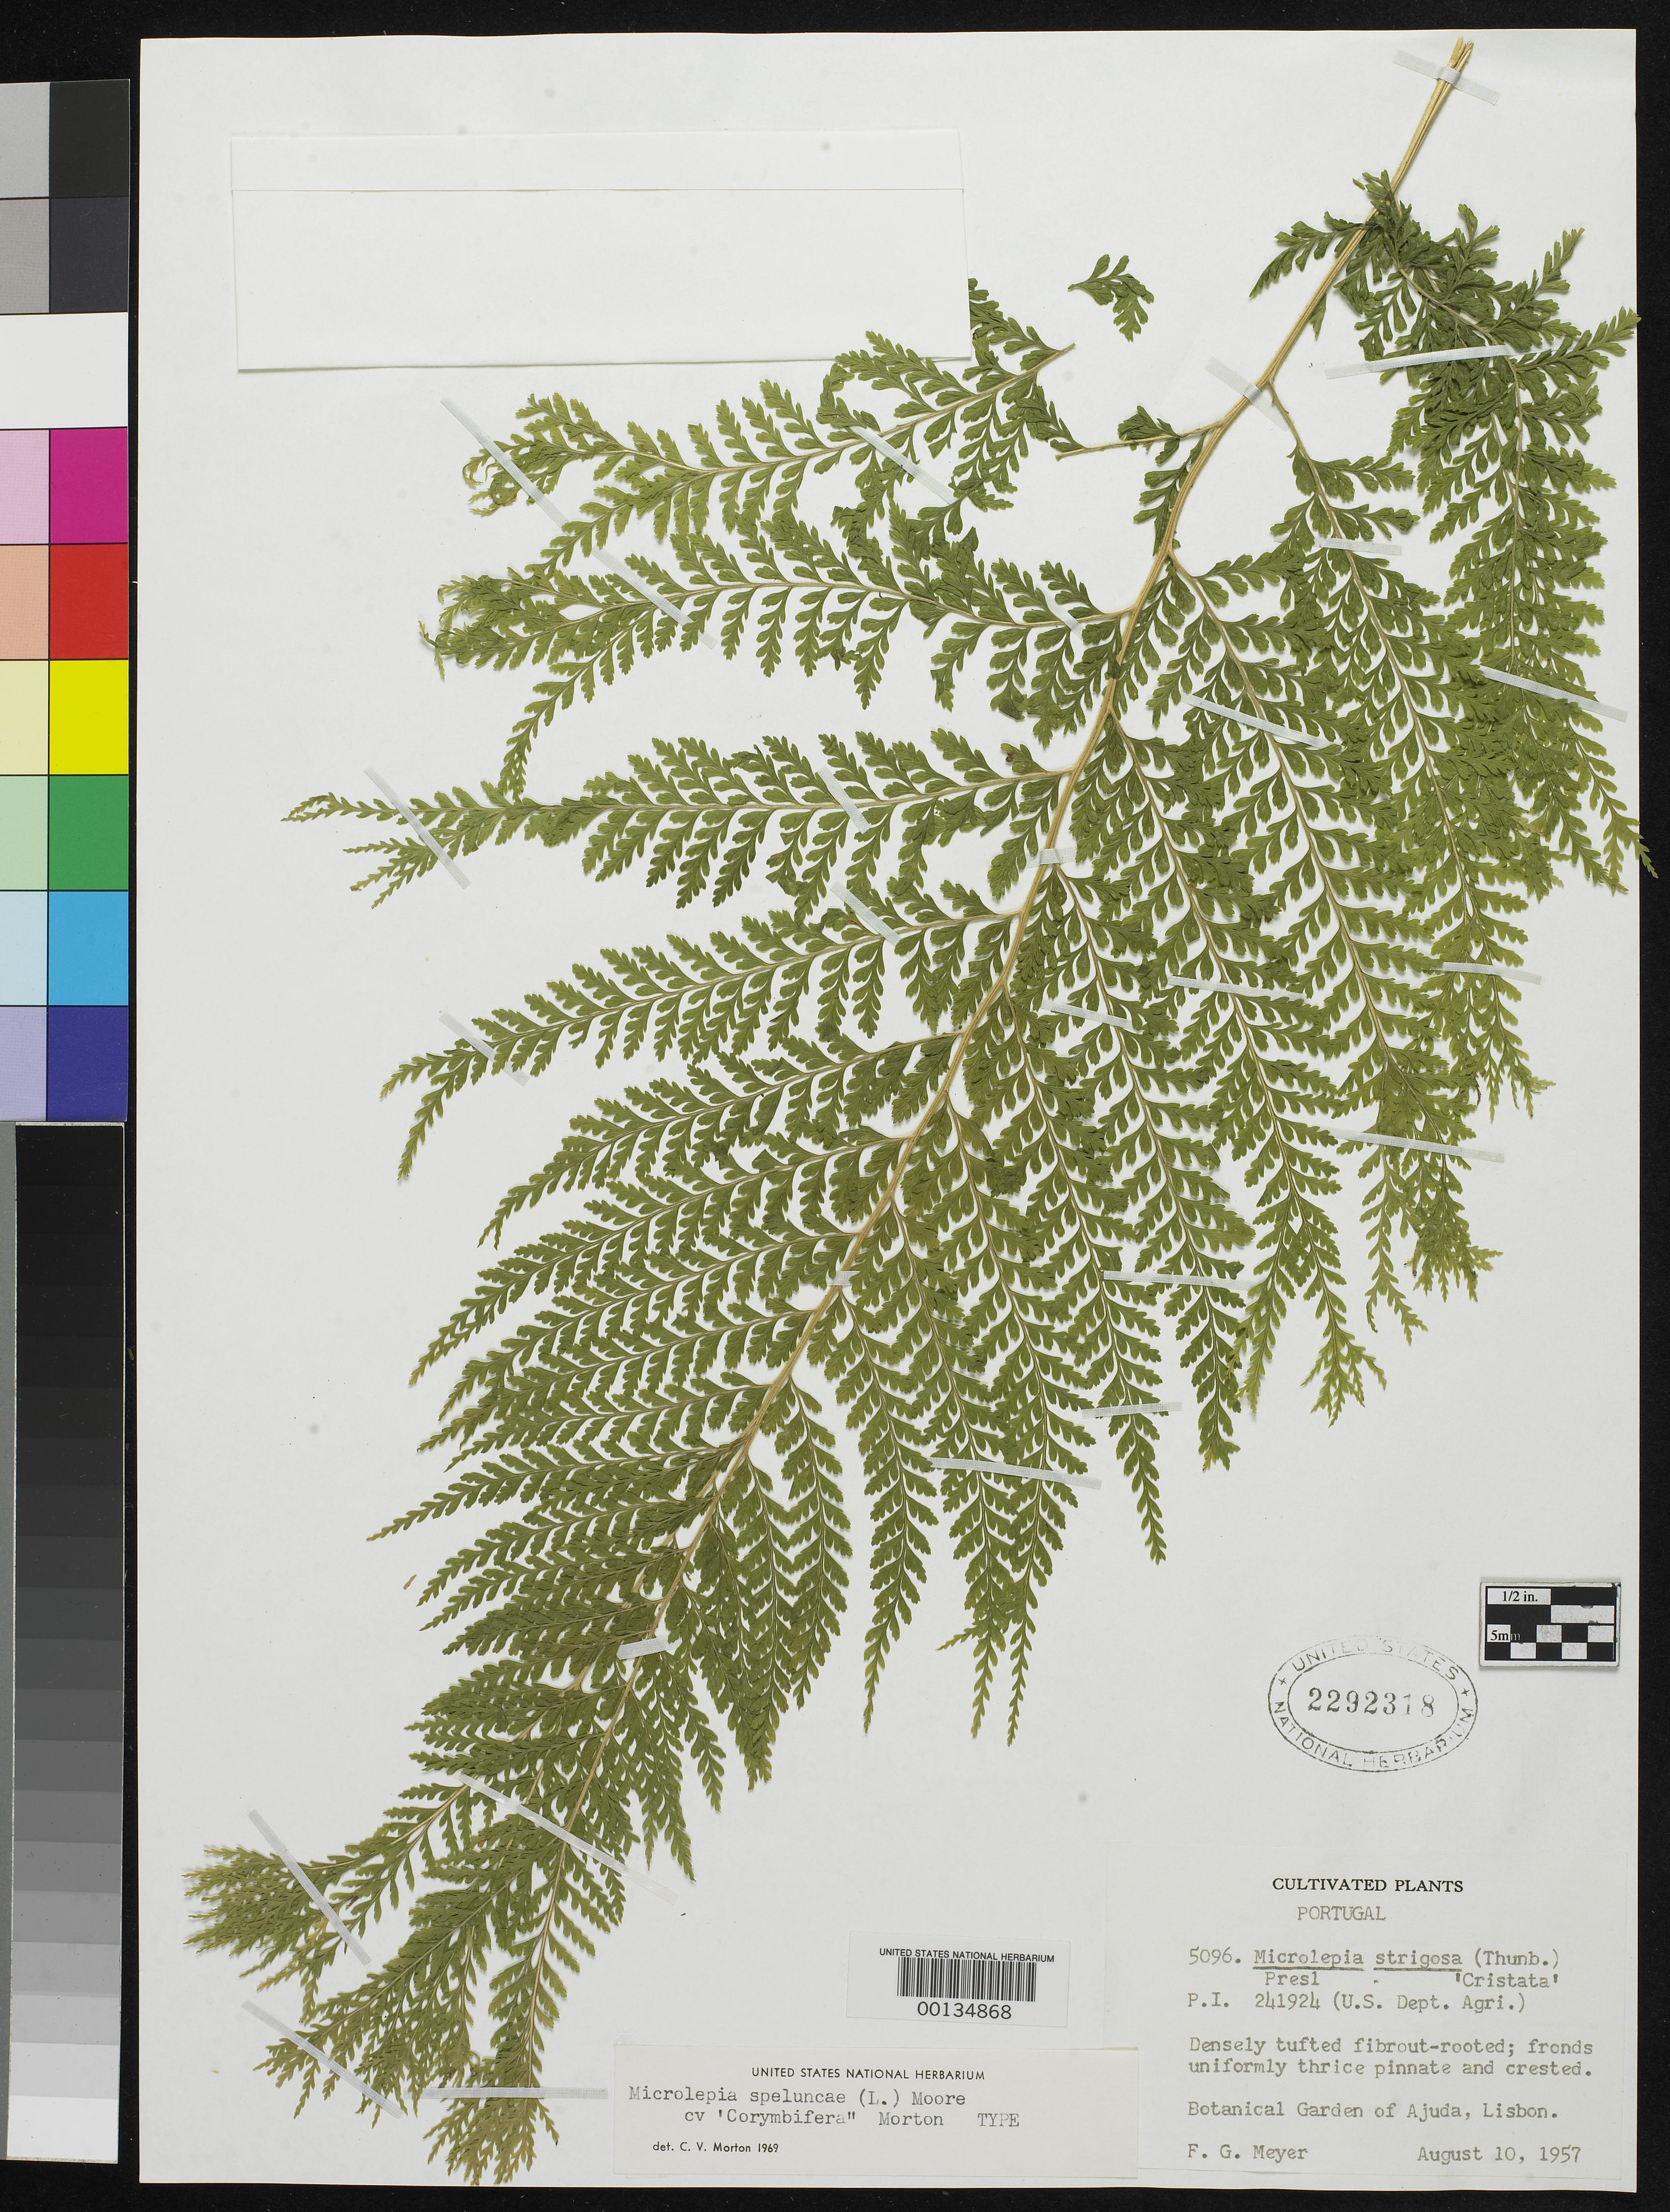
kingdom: Plantae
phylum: Tracheophyta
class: Polypodiopsida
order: Polypodiales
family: Dennstaedtiaceae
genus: Microlepia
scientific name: Microlepia speluncae 'Corymbifera'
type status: Voucher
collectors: F. G. Meyer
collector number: s.n. [P.I. 5096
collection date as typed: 10 Aug 1957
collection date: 1957-08-10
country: Portugal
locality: Botanical Garden of Ajuda, Lisbon [cultivated], but specimen probably made from plant cultivated in USDA greenhouses (USA)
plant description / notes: Specimen made from cultivated plant from Botanical Garden of Ajuda, Lisbon [but apparently cultivated in USDA greenhouses, USA; P.I. 241924]. Specimen cited as "type". Title refers to a "new form" of the species but describes it as a cultivar. No Latin diagnosis or description, so cannot be considered a validly published forma; cultivar is not a rank in botanical nomenclature, and do not have types. Specimen can only be considered a voucher for the cultivar name. Note also that the latinized name ("Corymbifera") cannot be used as cultivar name under the rules of the International Code of Nomenclature for Cultivated Plants.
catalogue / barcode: US 2292318